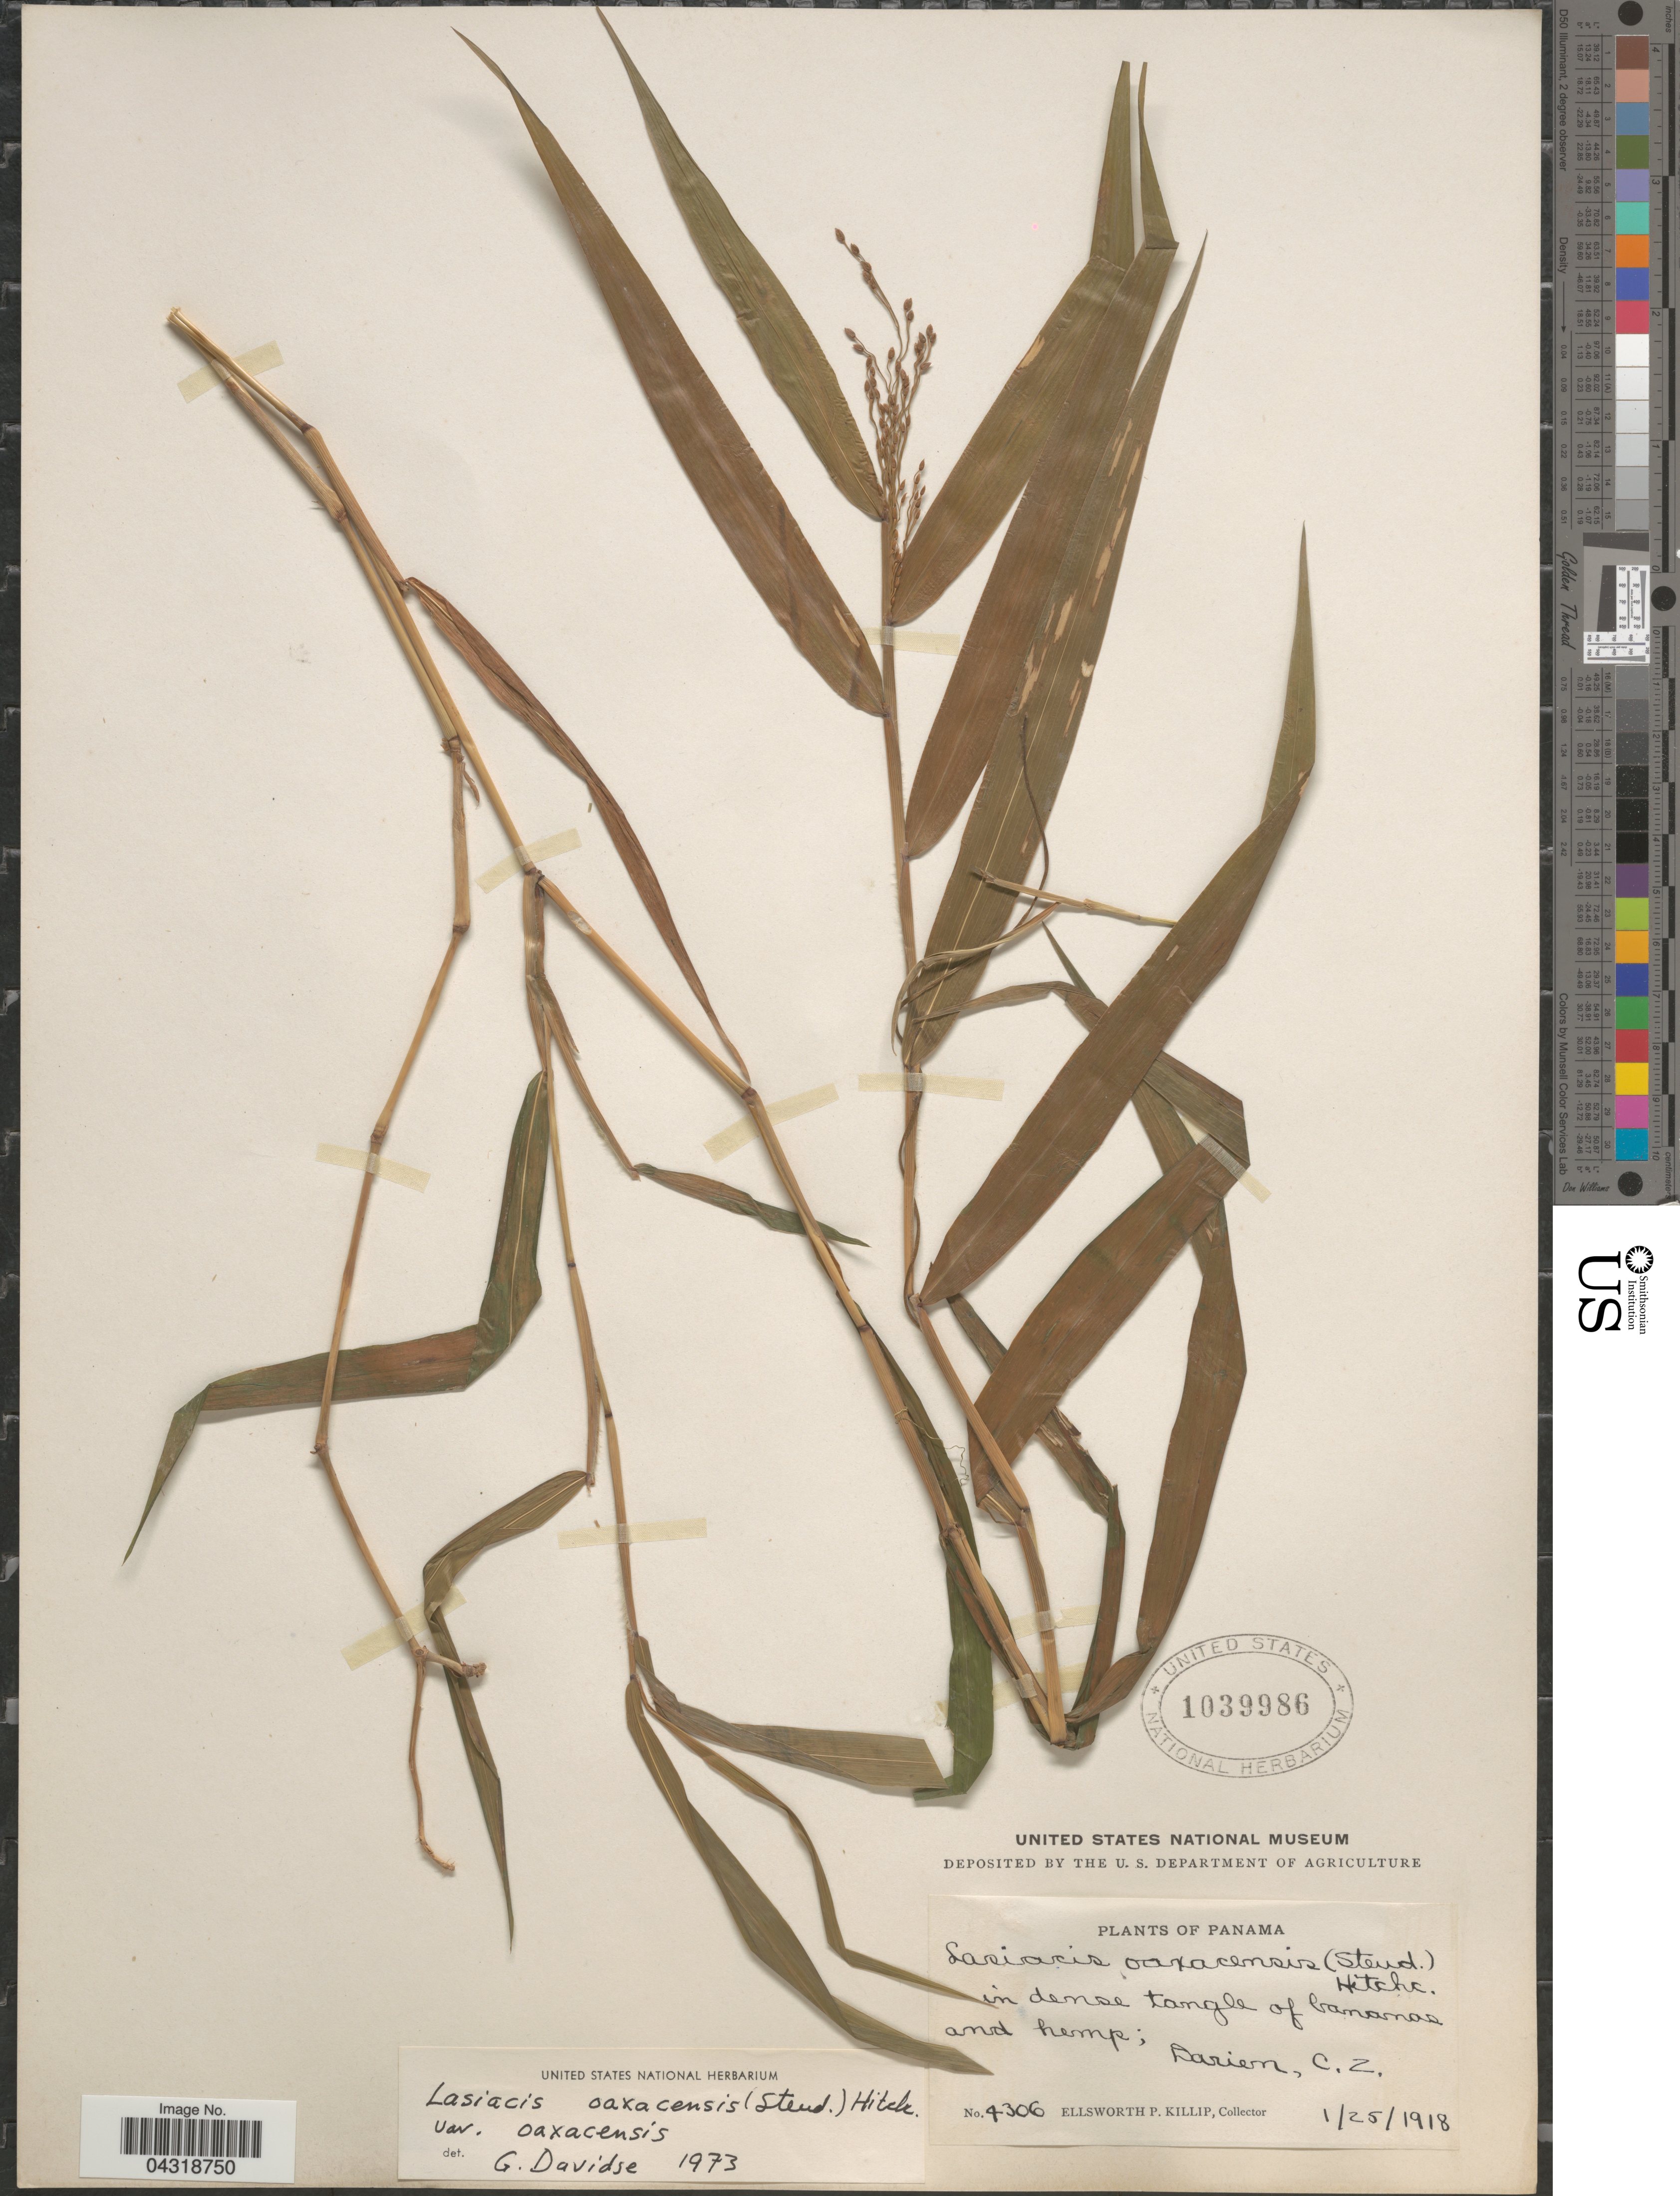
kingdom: Plantae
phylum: Tracheophyta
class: Liliopsida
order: Poales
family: Poaceae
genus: Lasiacis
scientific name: Lasiacis oaxacensis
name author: (Steud.) Hitchc.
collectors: E. P. Killip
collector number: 4306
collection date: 1918-01-25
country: Panama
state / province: Colón / Panamá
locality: Darien, C.Z.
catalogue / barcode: US 1039986